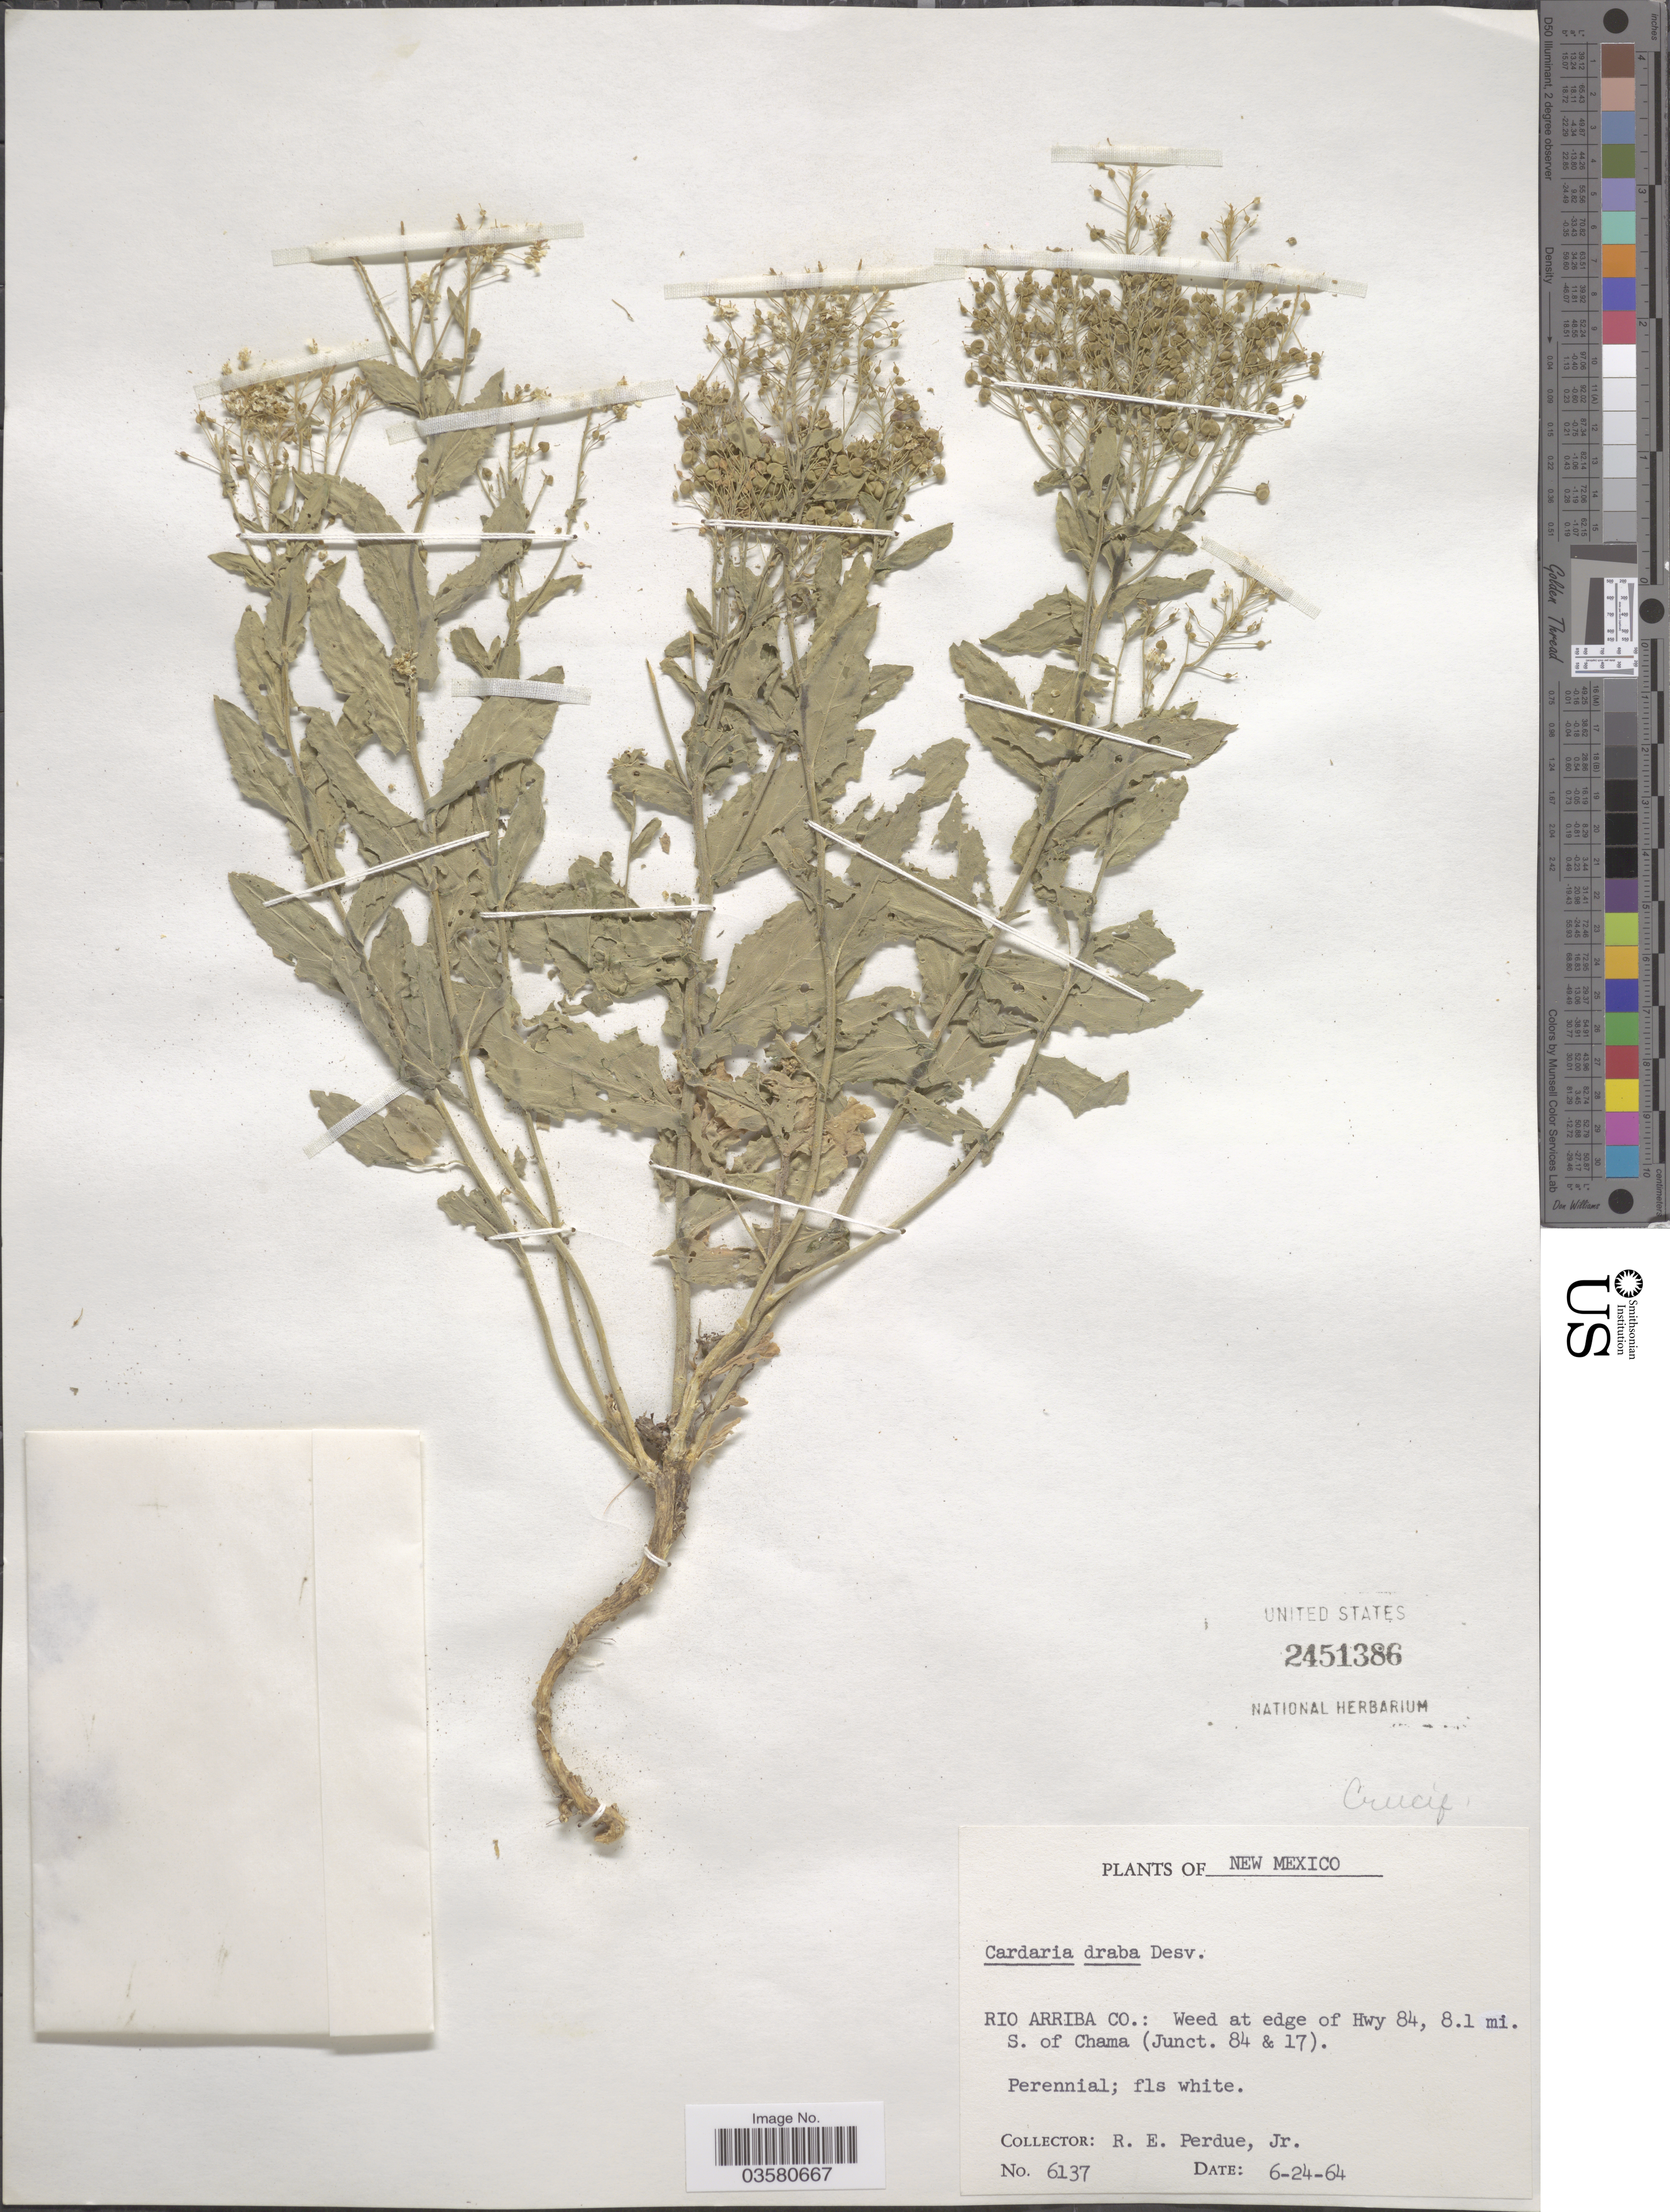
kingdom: Plantae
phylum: Tracheophyta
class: Magnoliopsida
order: Brassicales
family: Brassicaceae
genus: Lepidium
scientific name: Lepidium draba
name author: L.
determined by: Strong, M. T., (US), Smithsonian Institution - National Museum of Natural History (UNITED STATES)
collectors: R. E. Perdue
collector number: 6137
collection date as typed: Transcribed d/m/y: 24/6/64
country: United States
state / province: New Mexico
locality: Rio Arriba Co.: Weed at edge of Hwy 84, 8.1 mi. S. of Chama (Junct. 84 & 17).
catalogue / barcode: US 2451386